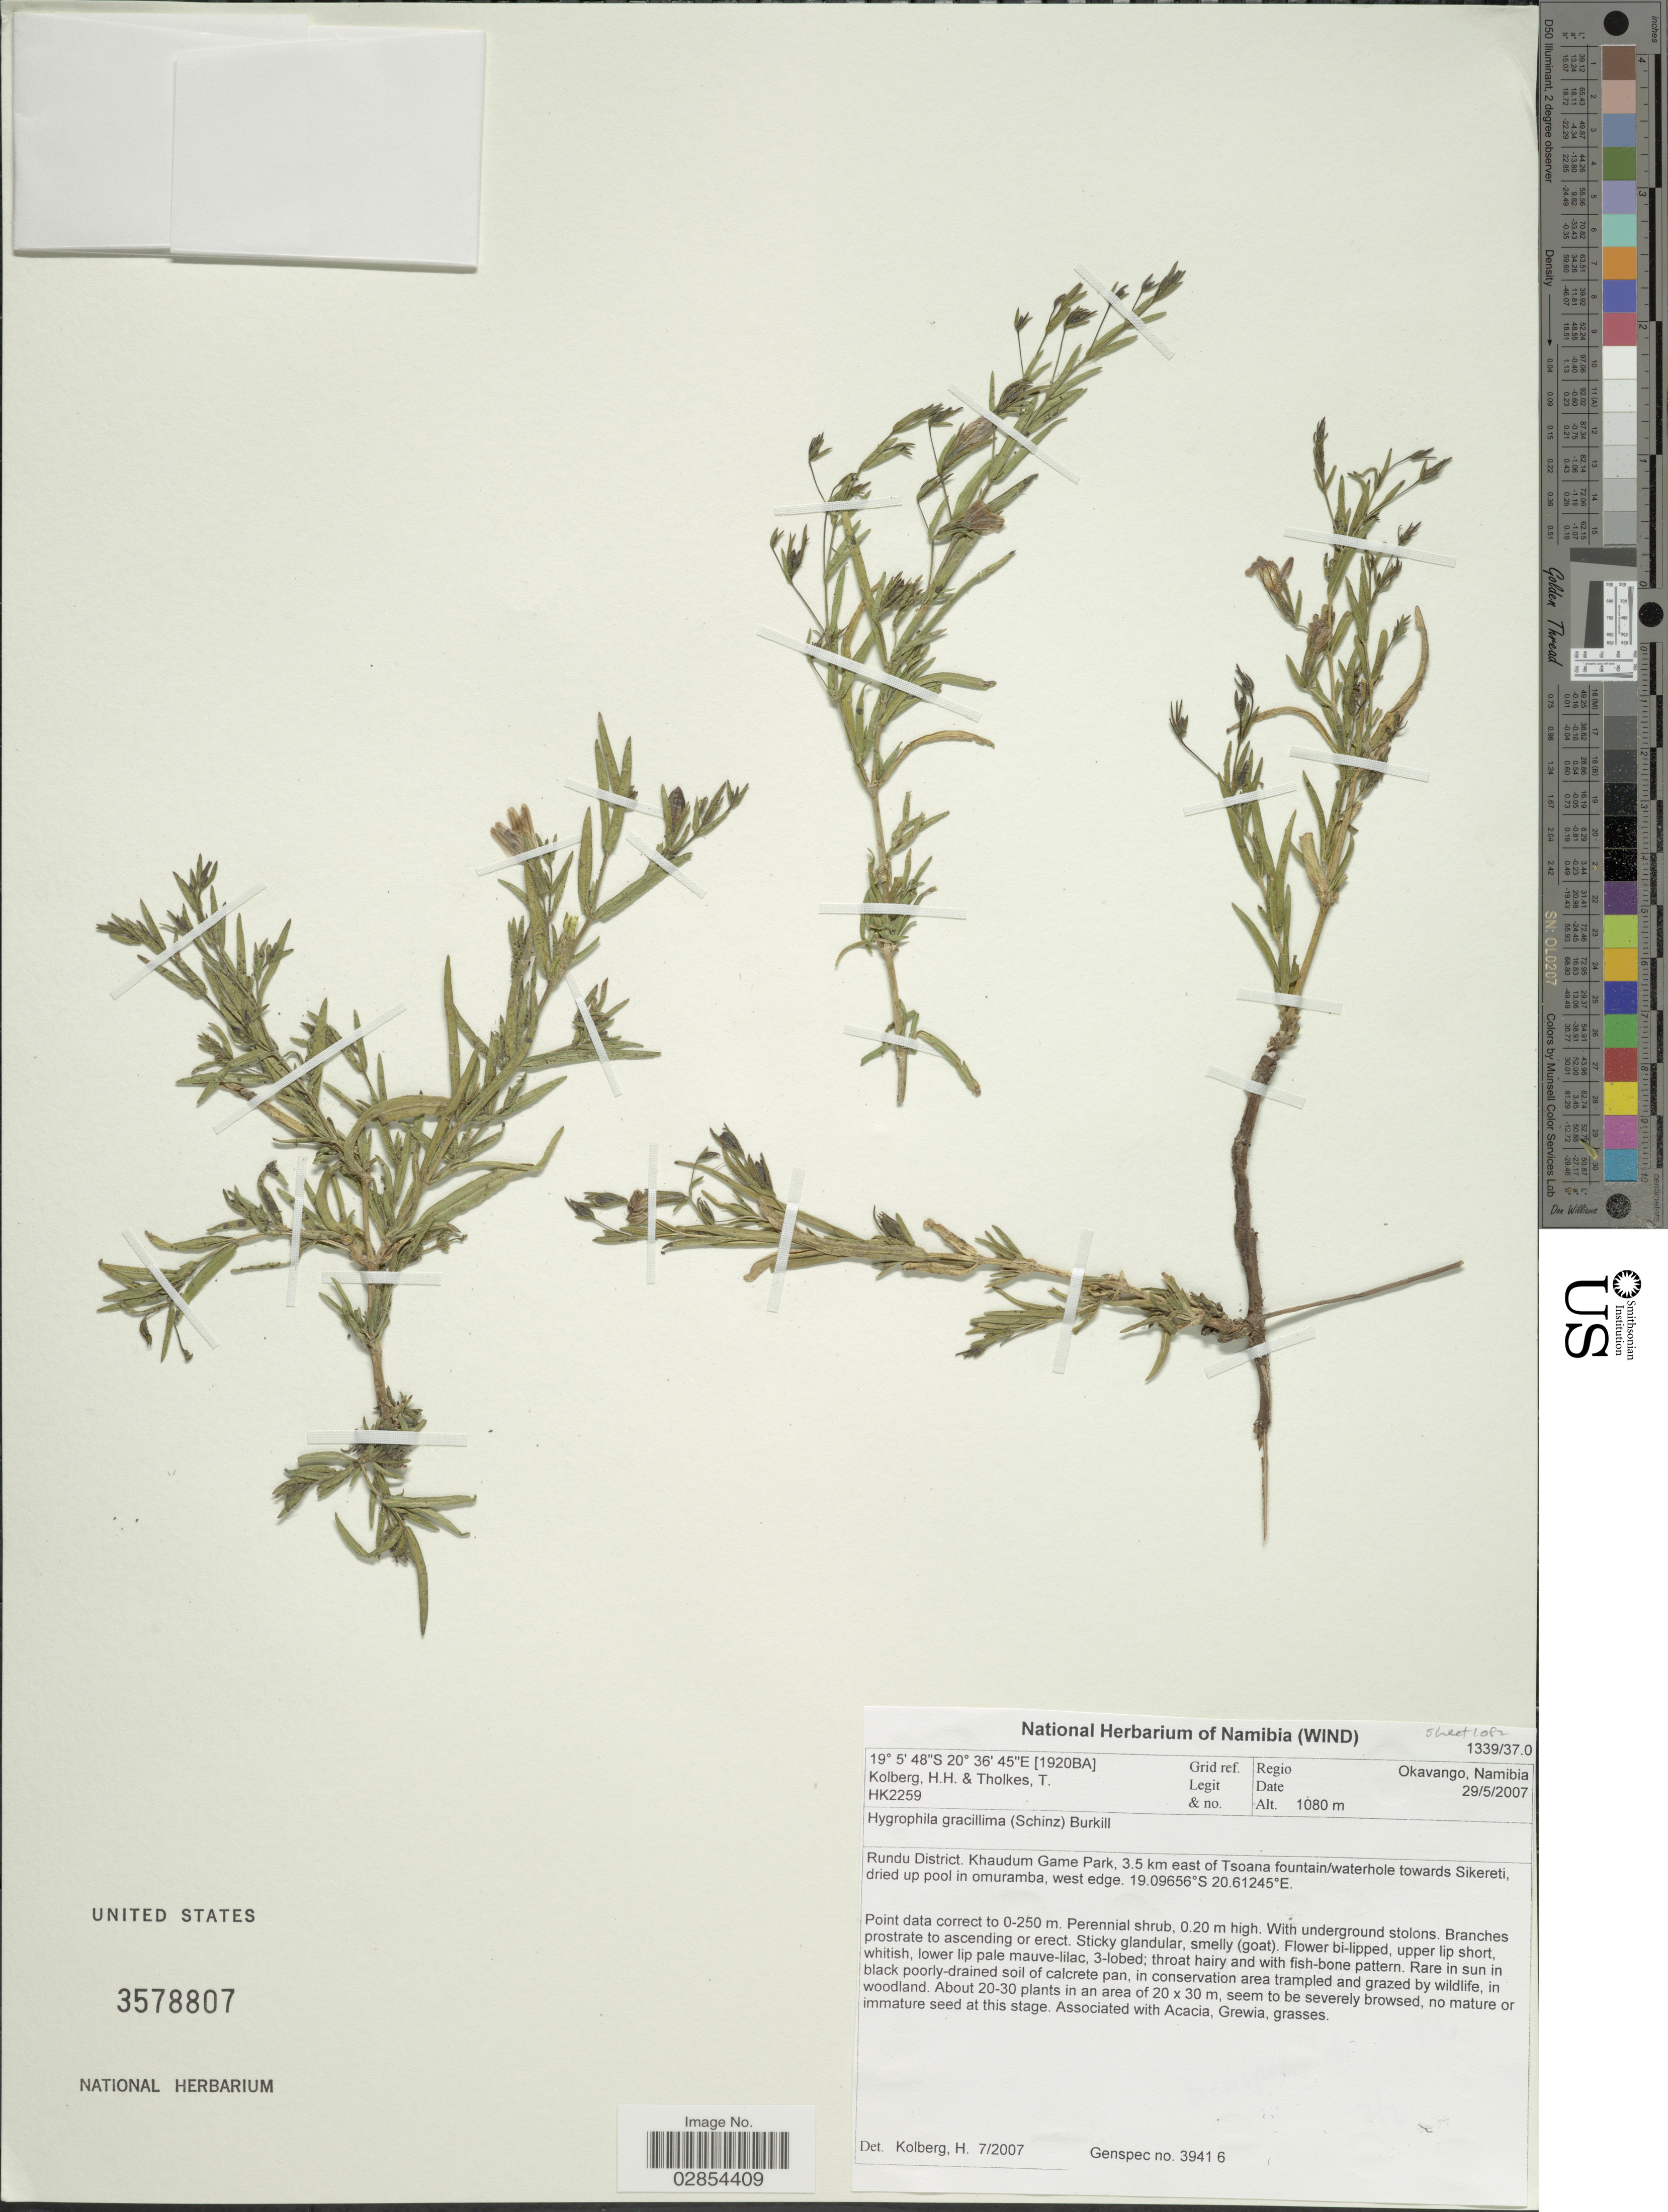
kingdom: Plantae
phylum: Tracheophyta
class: Magnoliopsida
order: Lamiales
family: Acanthaceae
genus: Hygrophila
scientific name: Hygrophila gracillima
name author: Burkill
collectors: H. H. Kolberg & T. Tholkes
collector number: HK2259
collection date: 2007-05-29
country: Namibia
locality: [1920BA] Grid ref. Regio Okavango. Rundu District. Khaudum Game Park, 3.5 km east of Tsoana fountain/waterhole towards Sikereti.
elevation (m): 1080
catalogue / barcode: US 3578807